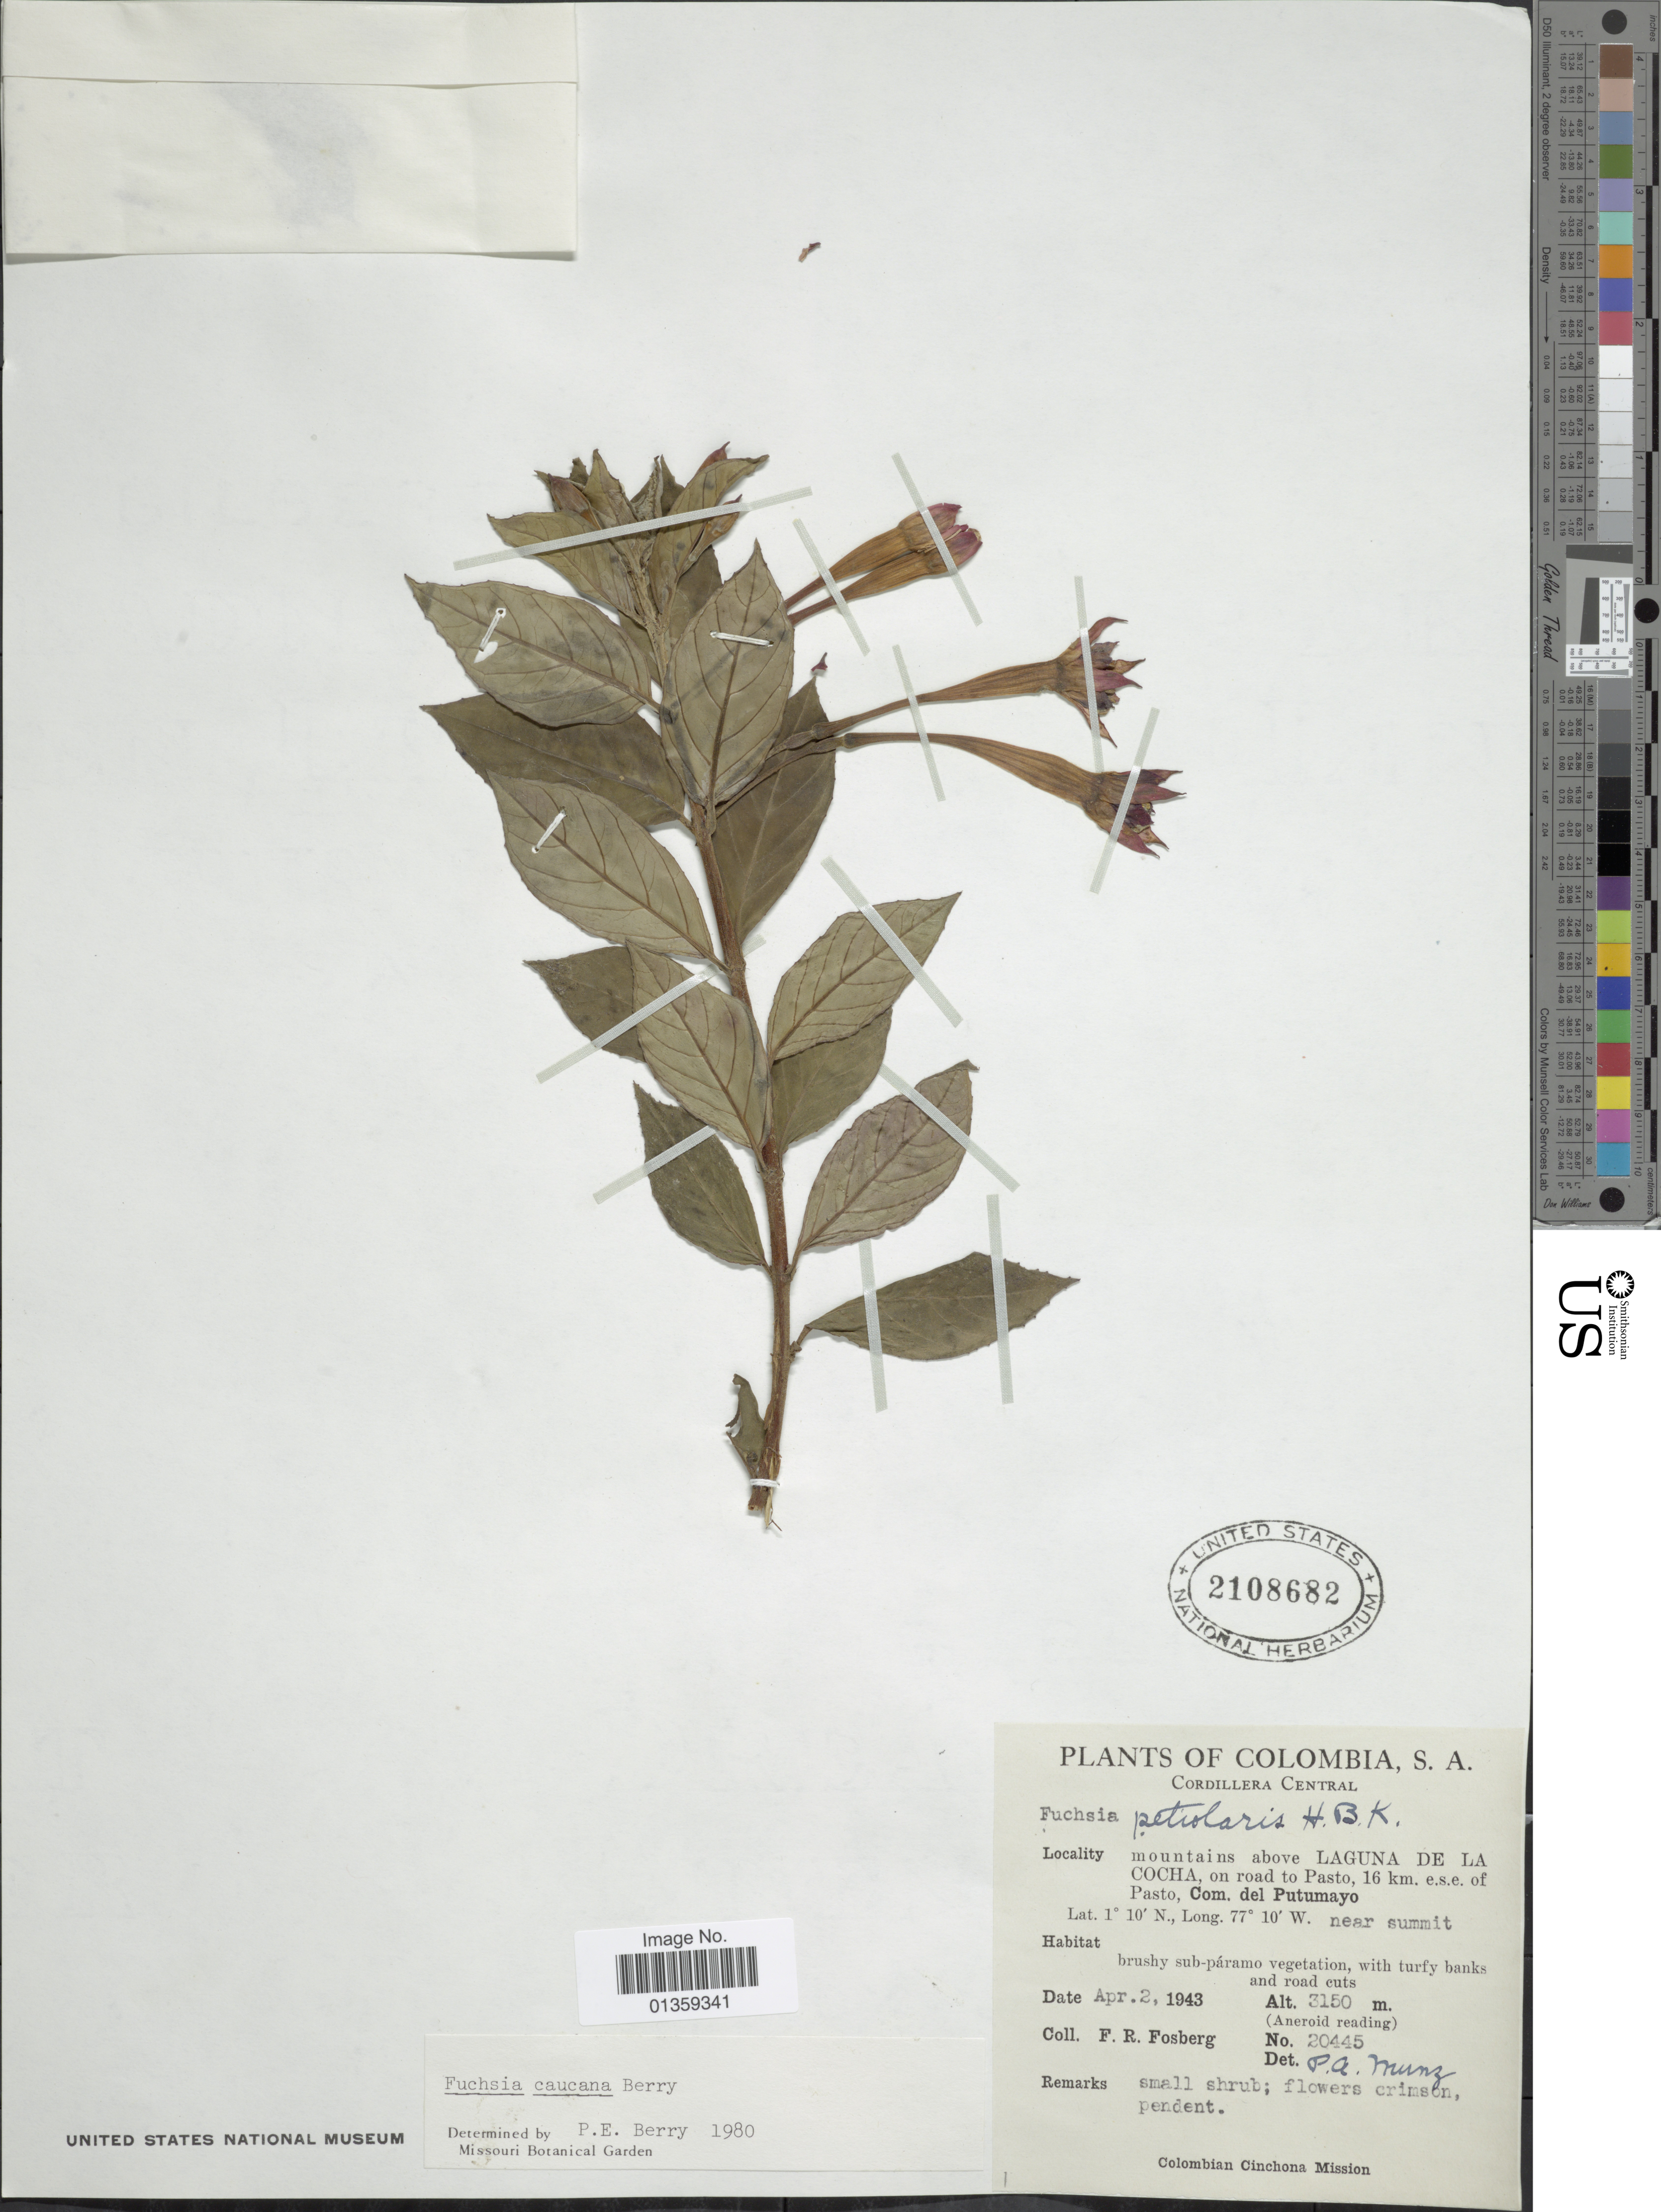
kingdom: Plantae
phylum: Tracheophyta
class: Magnoliopsida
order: Myrtales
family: Onagraceae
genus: Fuchsia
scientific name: Fuchsia caucana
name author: P.E. Berry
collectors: F. R. Fosberg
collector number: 20445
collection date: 1943-04-02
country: Colombia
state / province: Putumayo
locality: Cordillera Central. Mountains above Laguna De La Cocha, on road to Pasto, 16 km. e.s.e of Pasto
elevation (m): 3150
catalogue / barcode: US 2108682